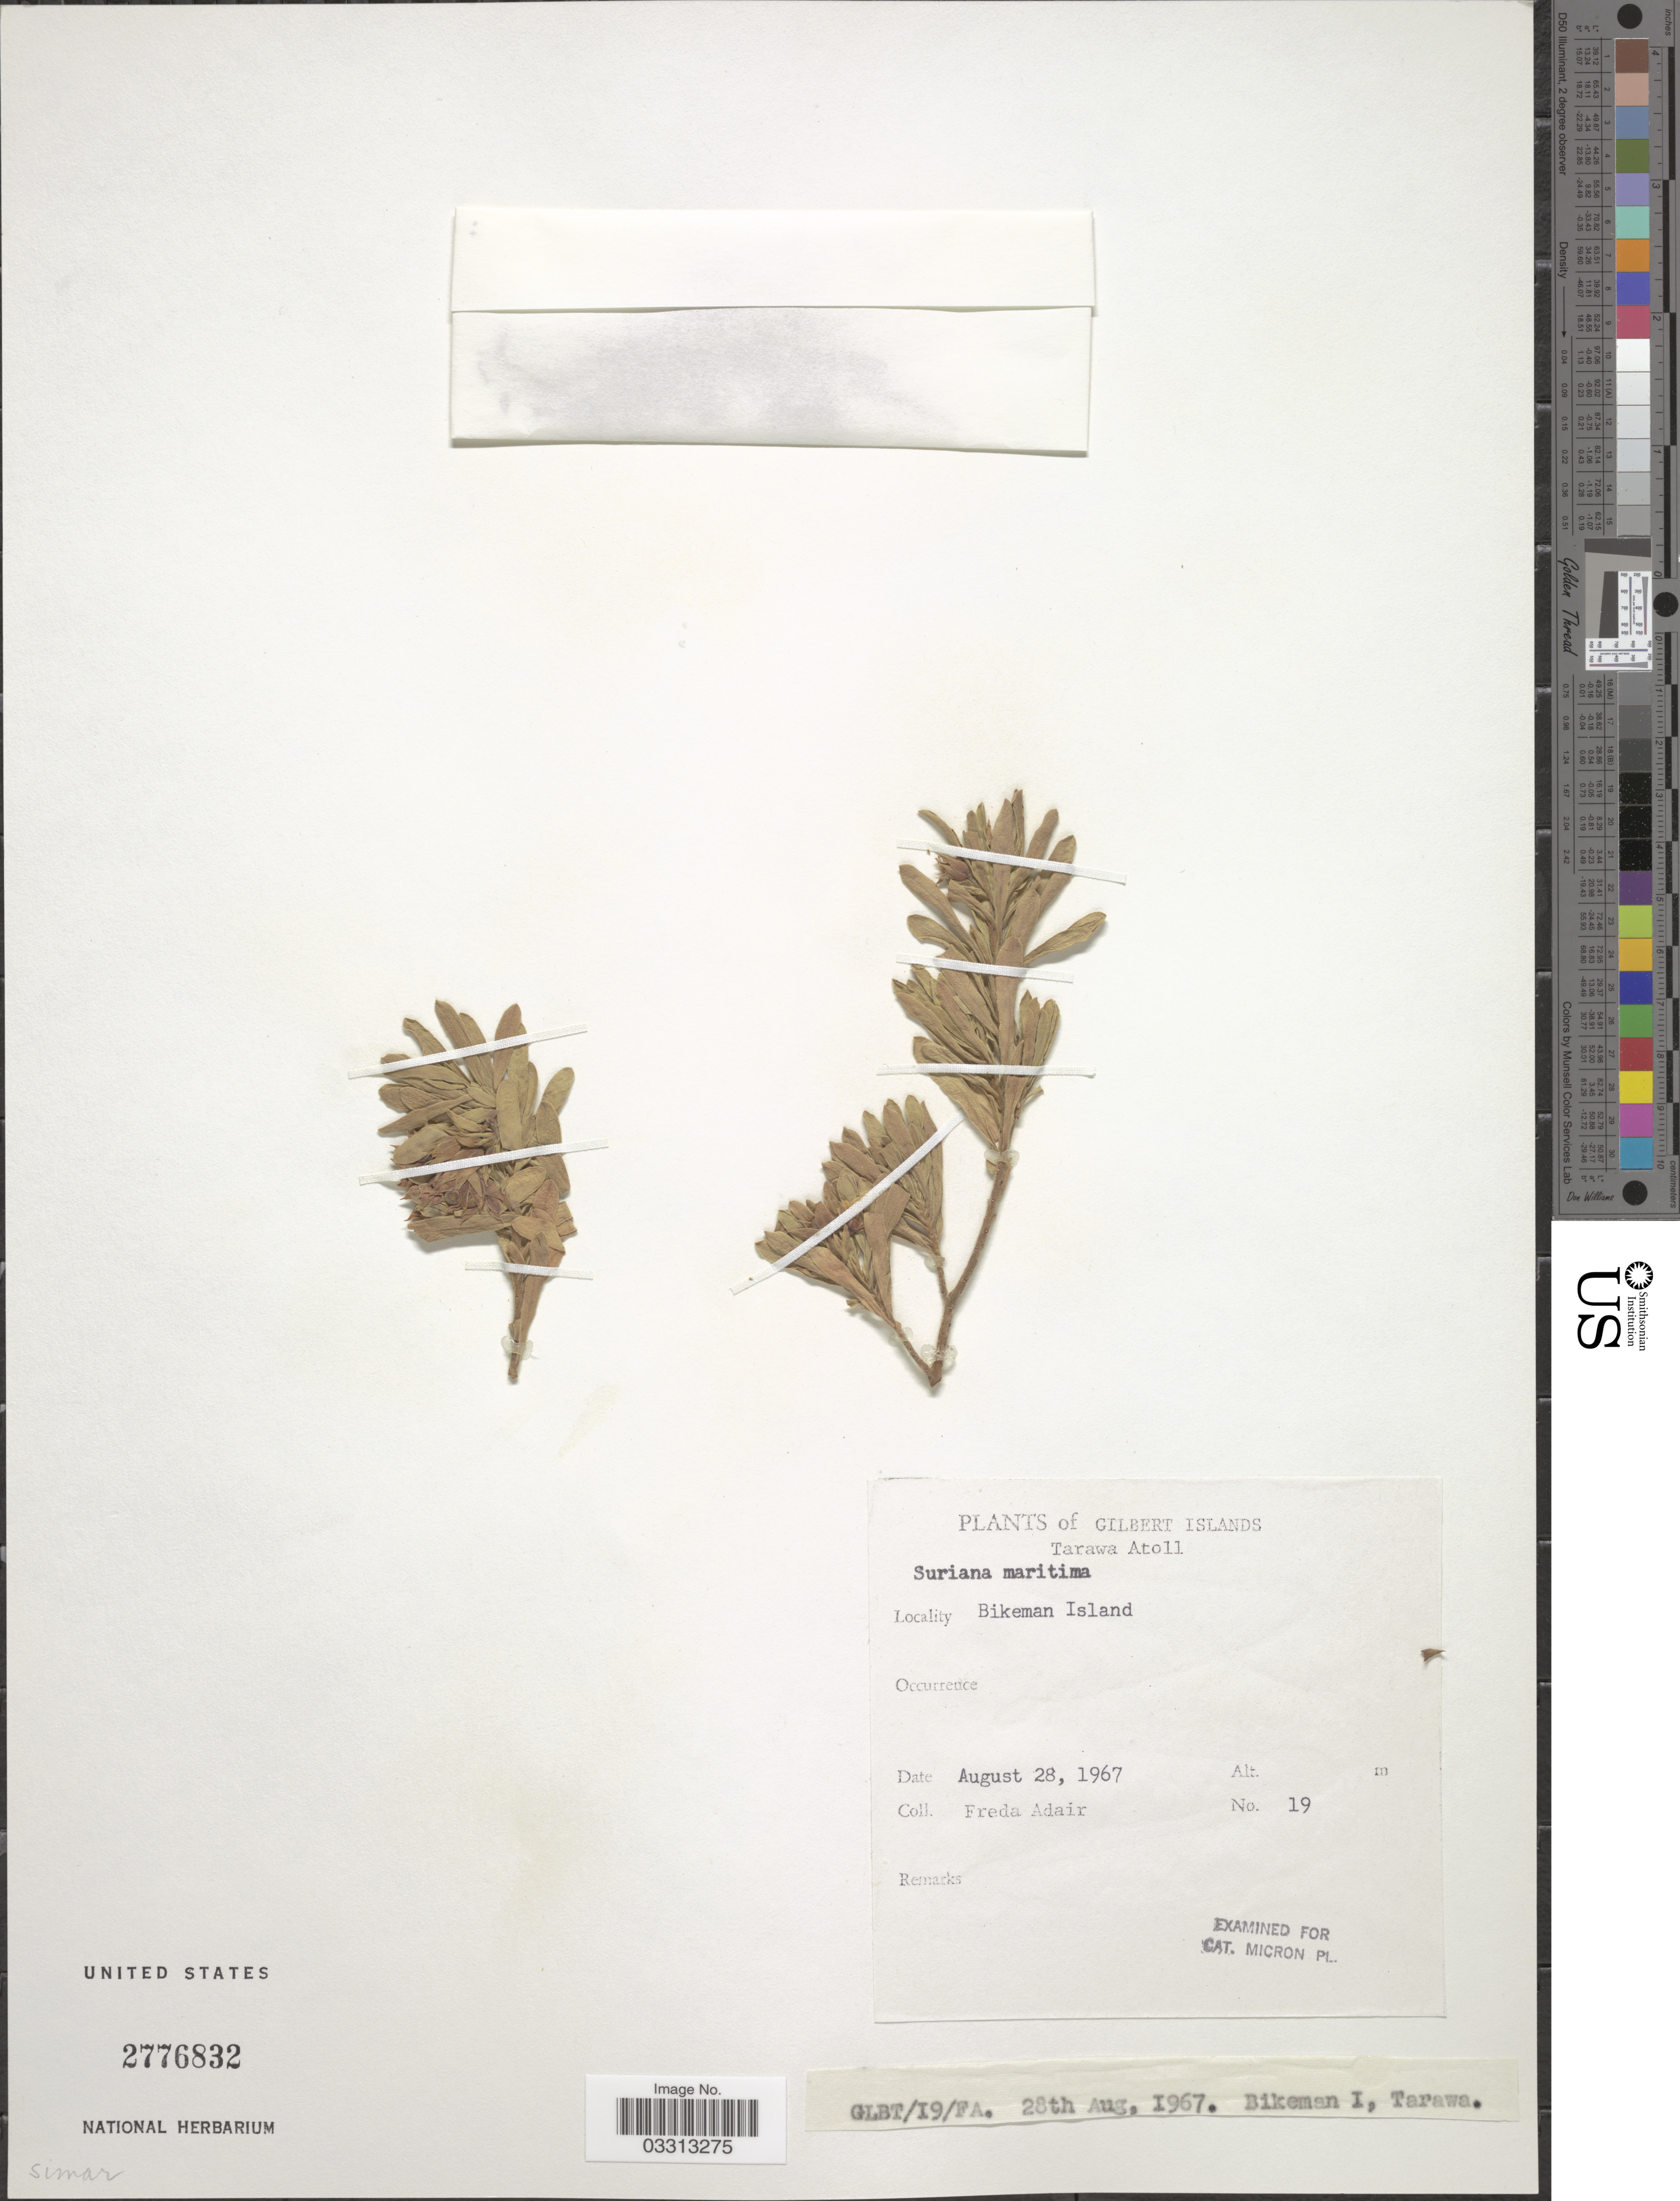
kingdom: Plantae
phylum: Tracheophyta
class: Magnoliopsida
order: Fabales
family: Surianaceae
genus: Suriana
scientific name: Suriana maritima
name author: L.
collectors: F. Adair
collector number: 19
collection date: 1967-08-28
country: Kiribati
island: Tarawa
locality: Gilbert Islands. Tarawa Atoll. Bikeman Island.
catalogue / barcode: US 2776832